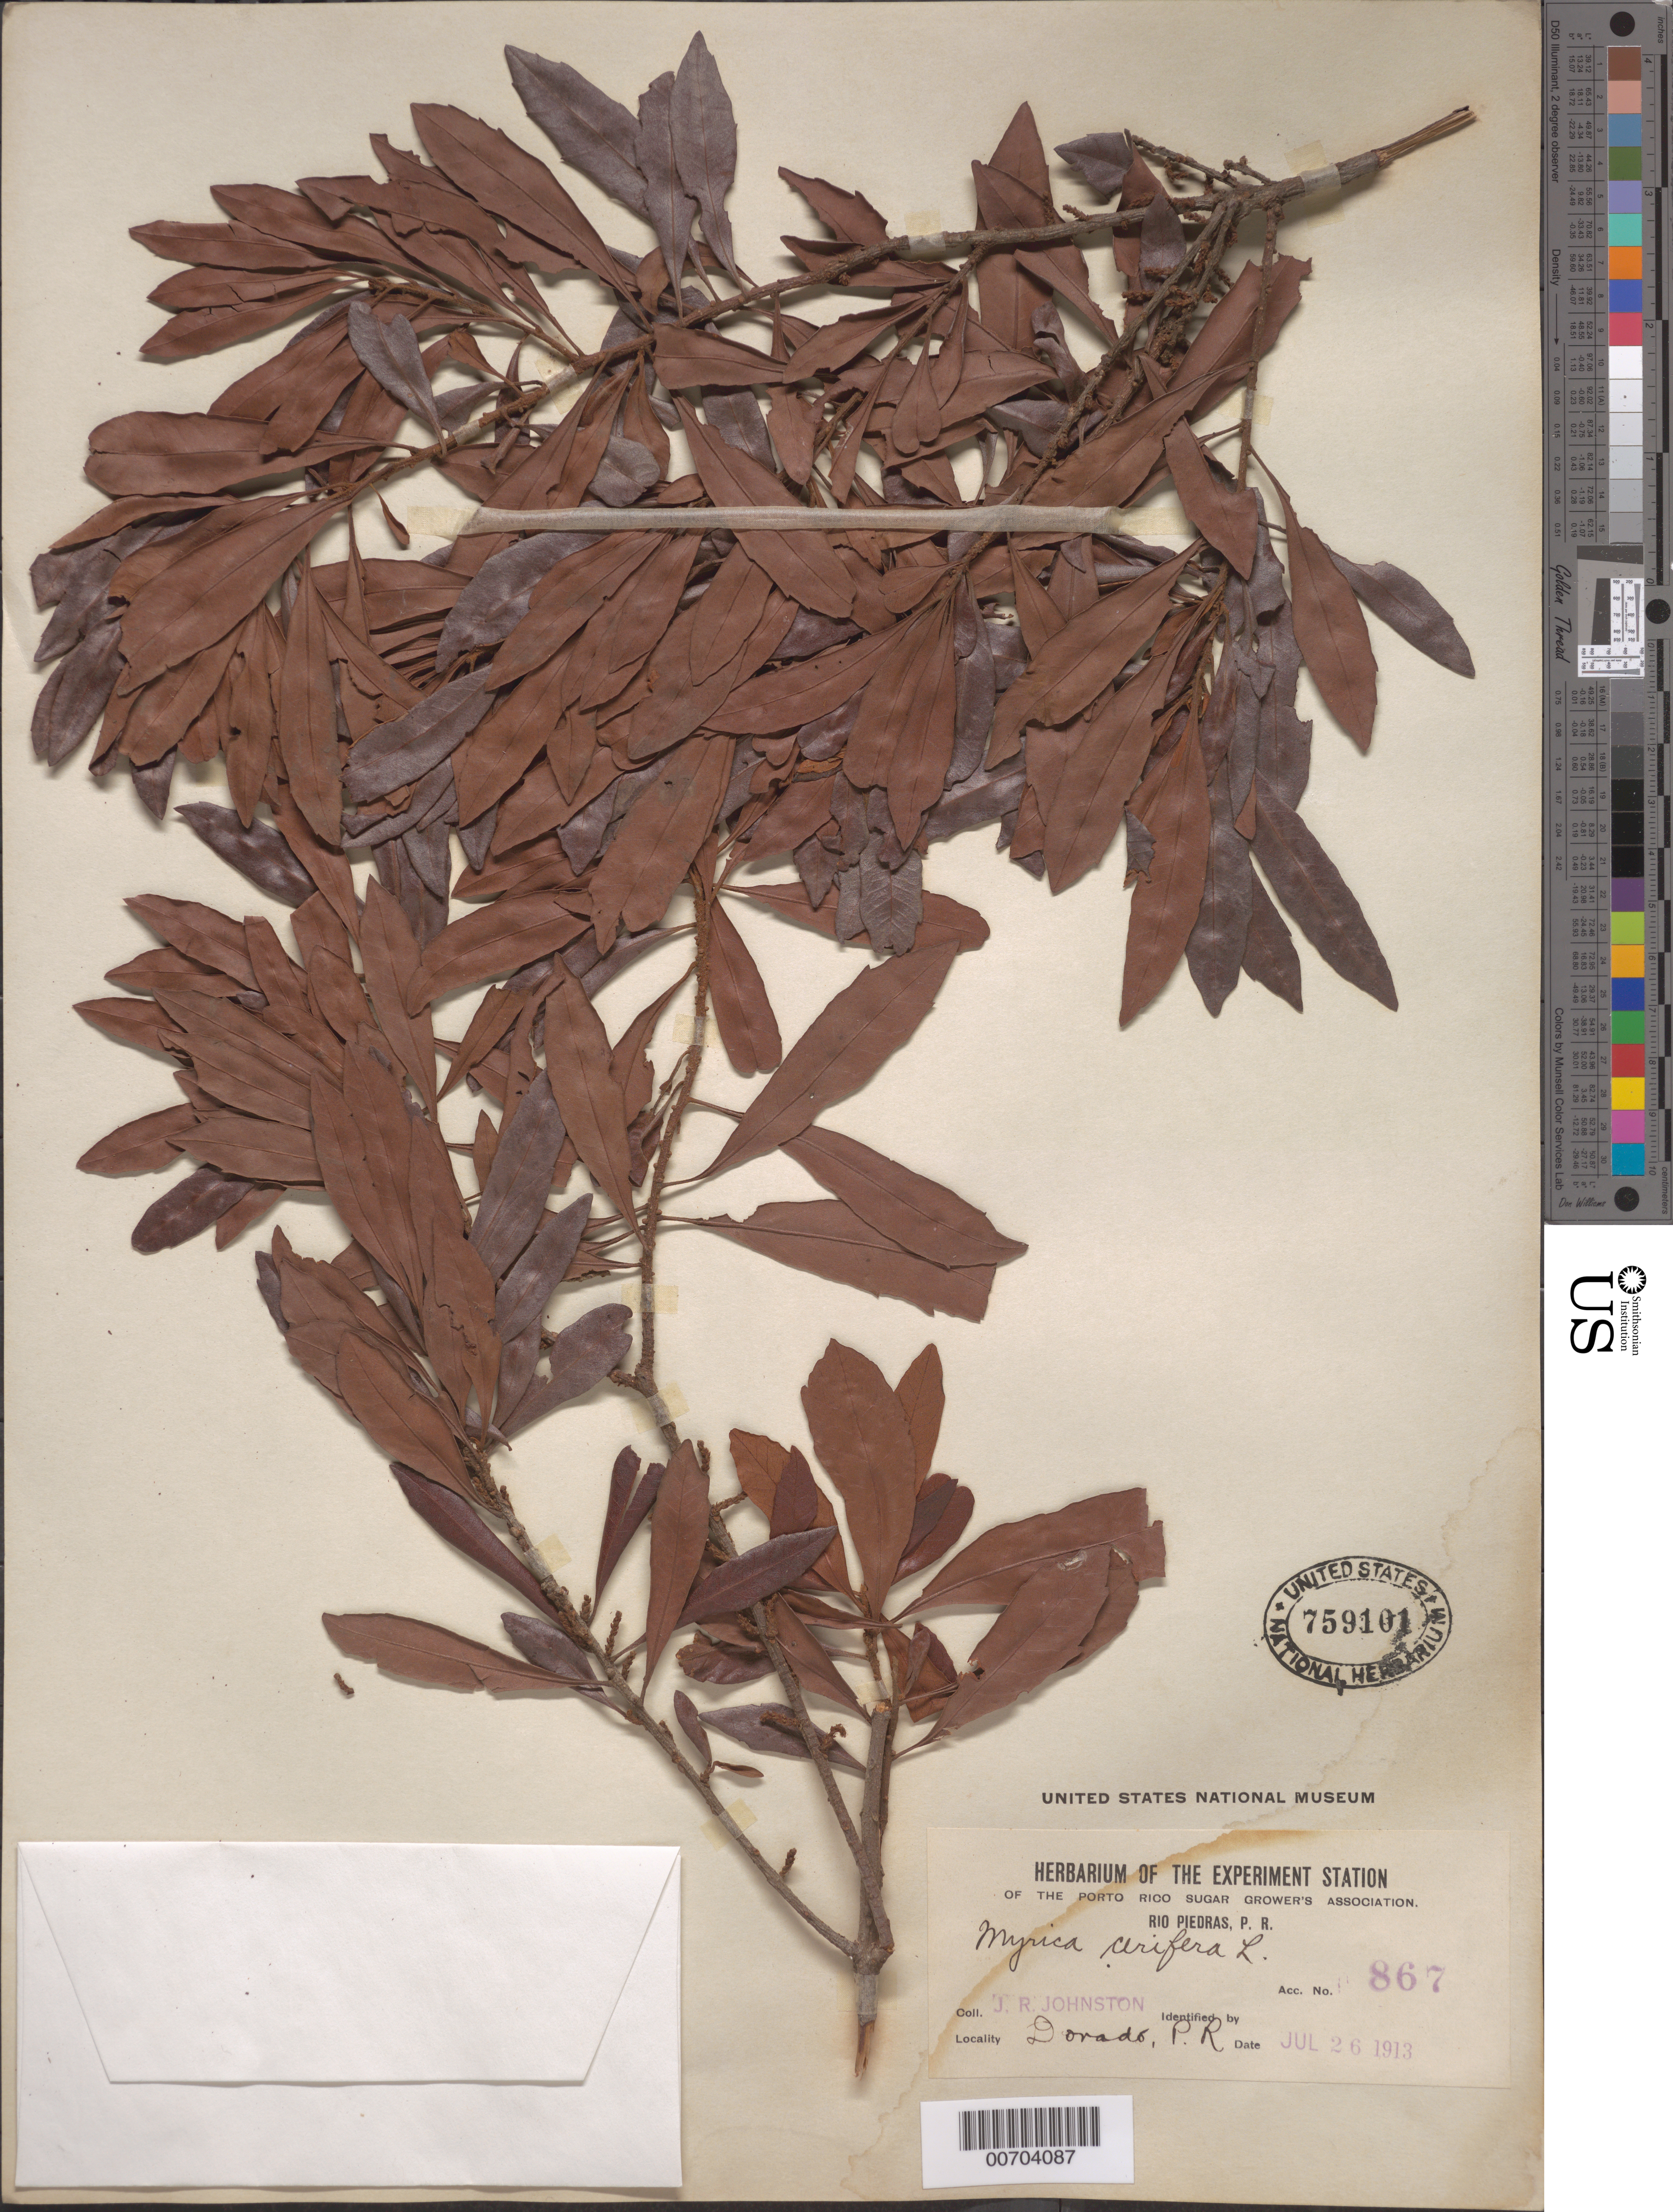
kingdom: Plantae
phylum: Tracheophyta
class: Magnoliopsida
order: Fagales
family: Myricaceae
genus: Morella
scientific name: Morella cerifera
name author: (L.) Small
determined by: Strong, M. T., (US), Smithsonian Institution - National Museum of Natural History (UNITED STATES)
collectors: J. Johnston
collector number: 867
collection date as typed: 26 Jul 1913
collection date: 1913-07-26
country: Puerto Rico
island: Greater Antilles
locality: Dorado, Río Piedras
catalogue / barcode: US 759101